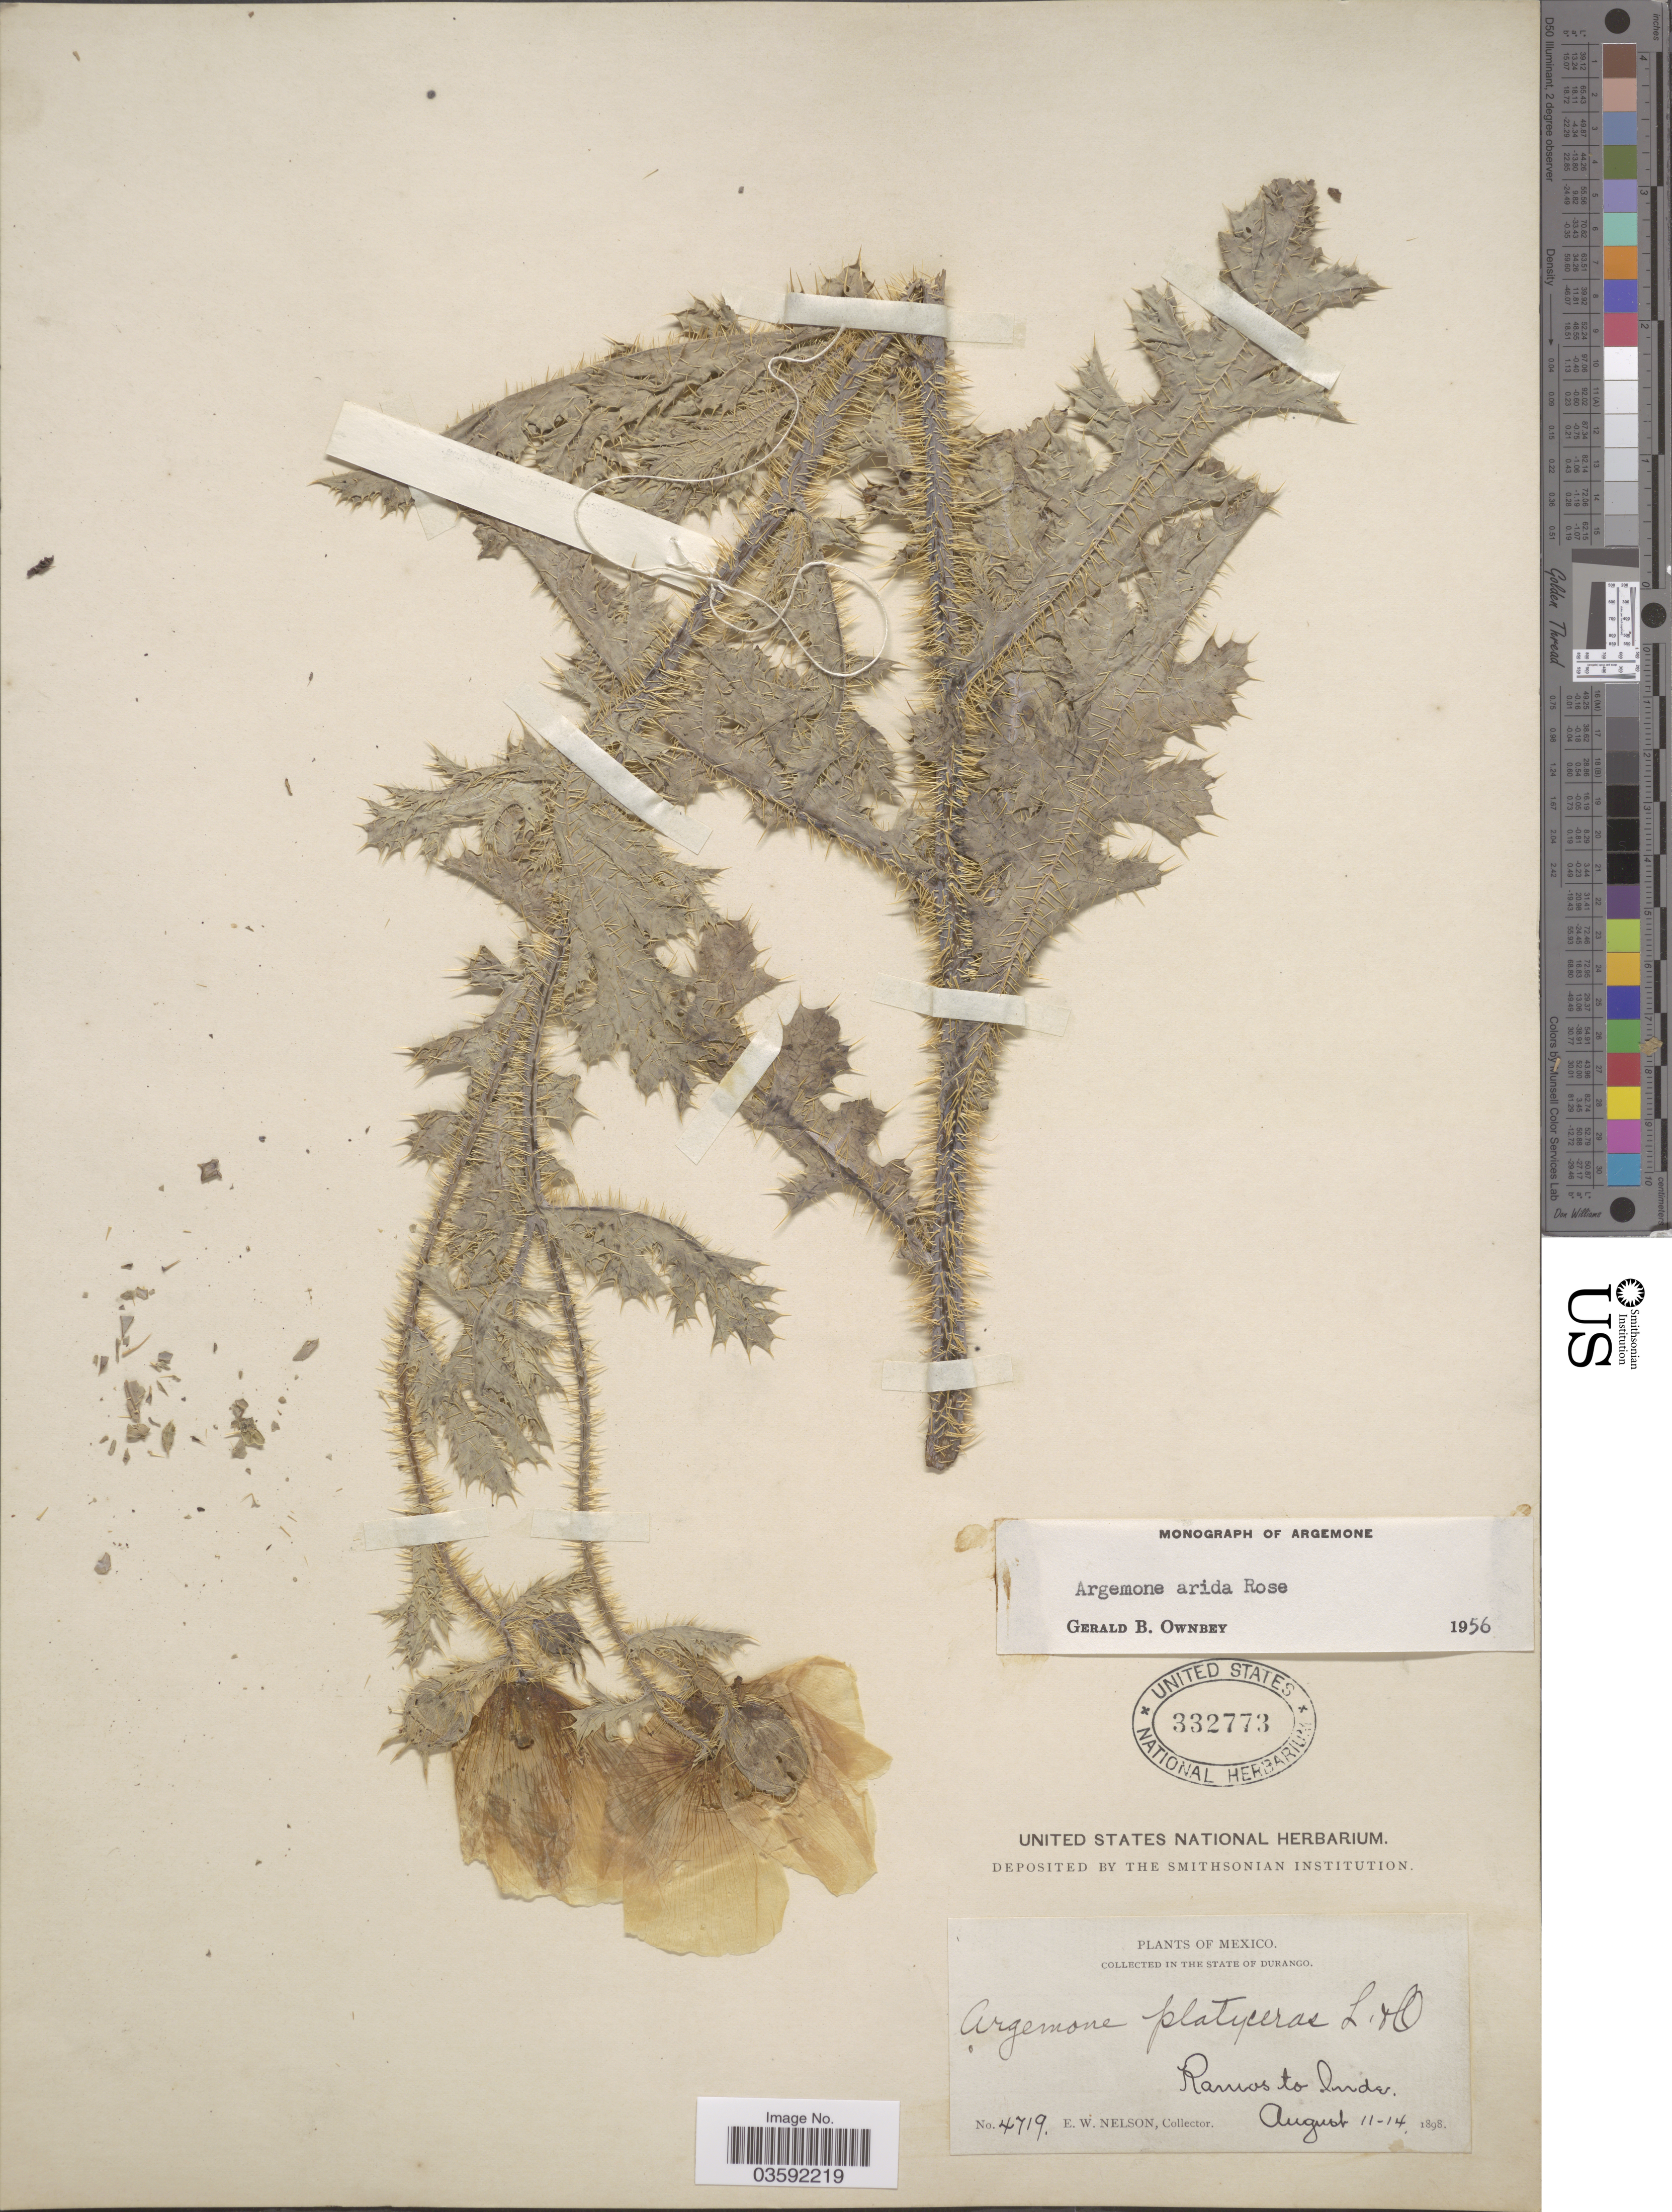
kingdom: Plantae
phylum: Tracheophyta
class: Magnoliopsida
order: Ranunculales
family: Papaveraceae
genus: Argemone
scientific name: Argemone arida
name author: Rose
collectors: E. W. Nelson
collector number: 4719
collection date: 1898-08-11/1898-08-14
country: Mexico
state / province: Durango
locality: Ramos to Inde.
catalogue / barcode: US 332773